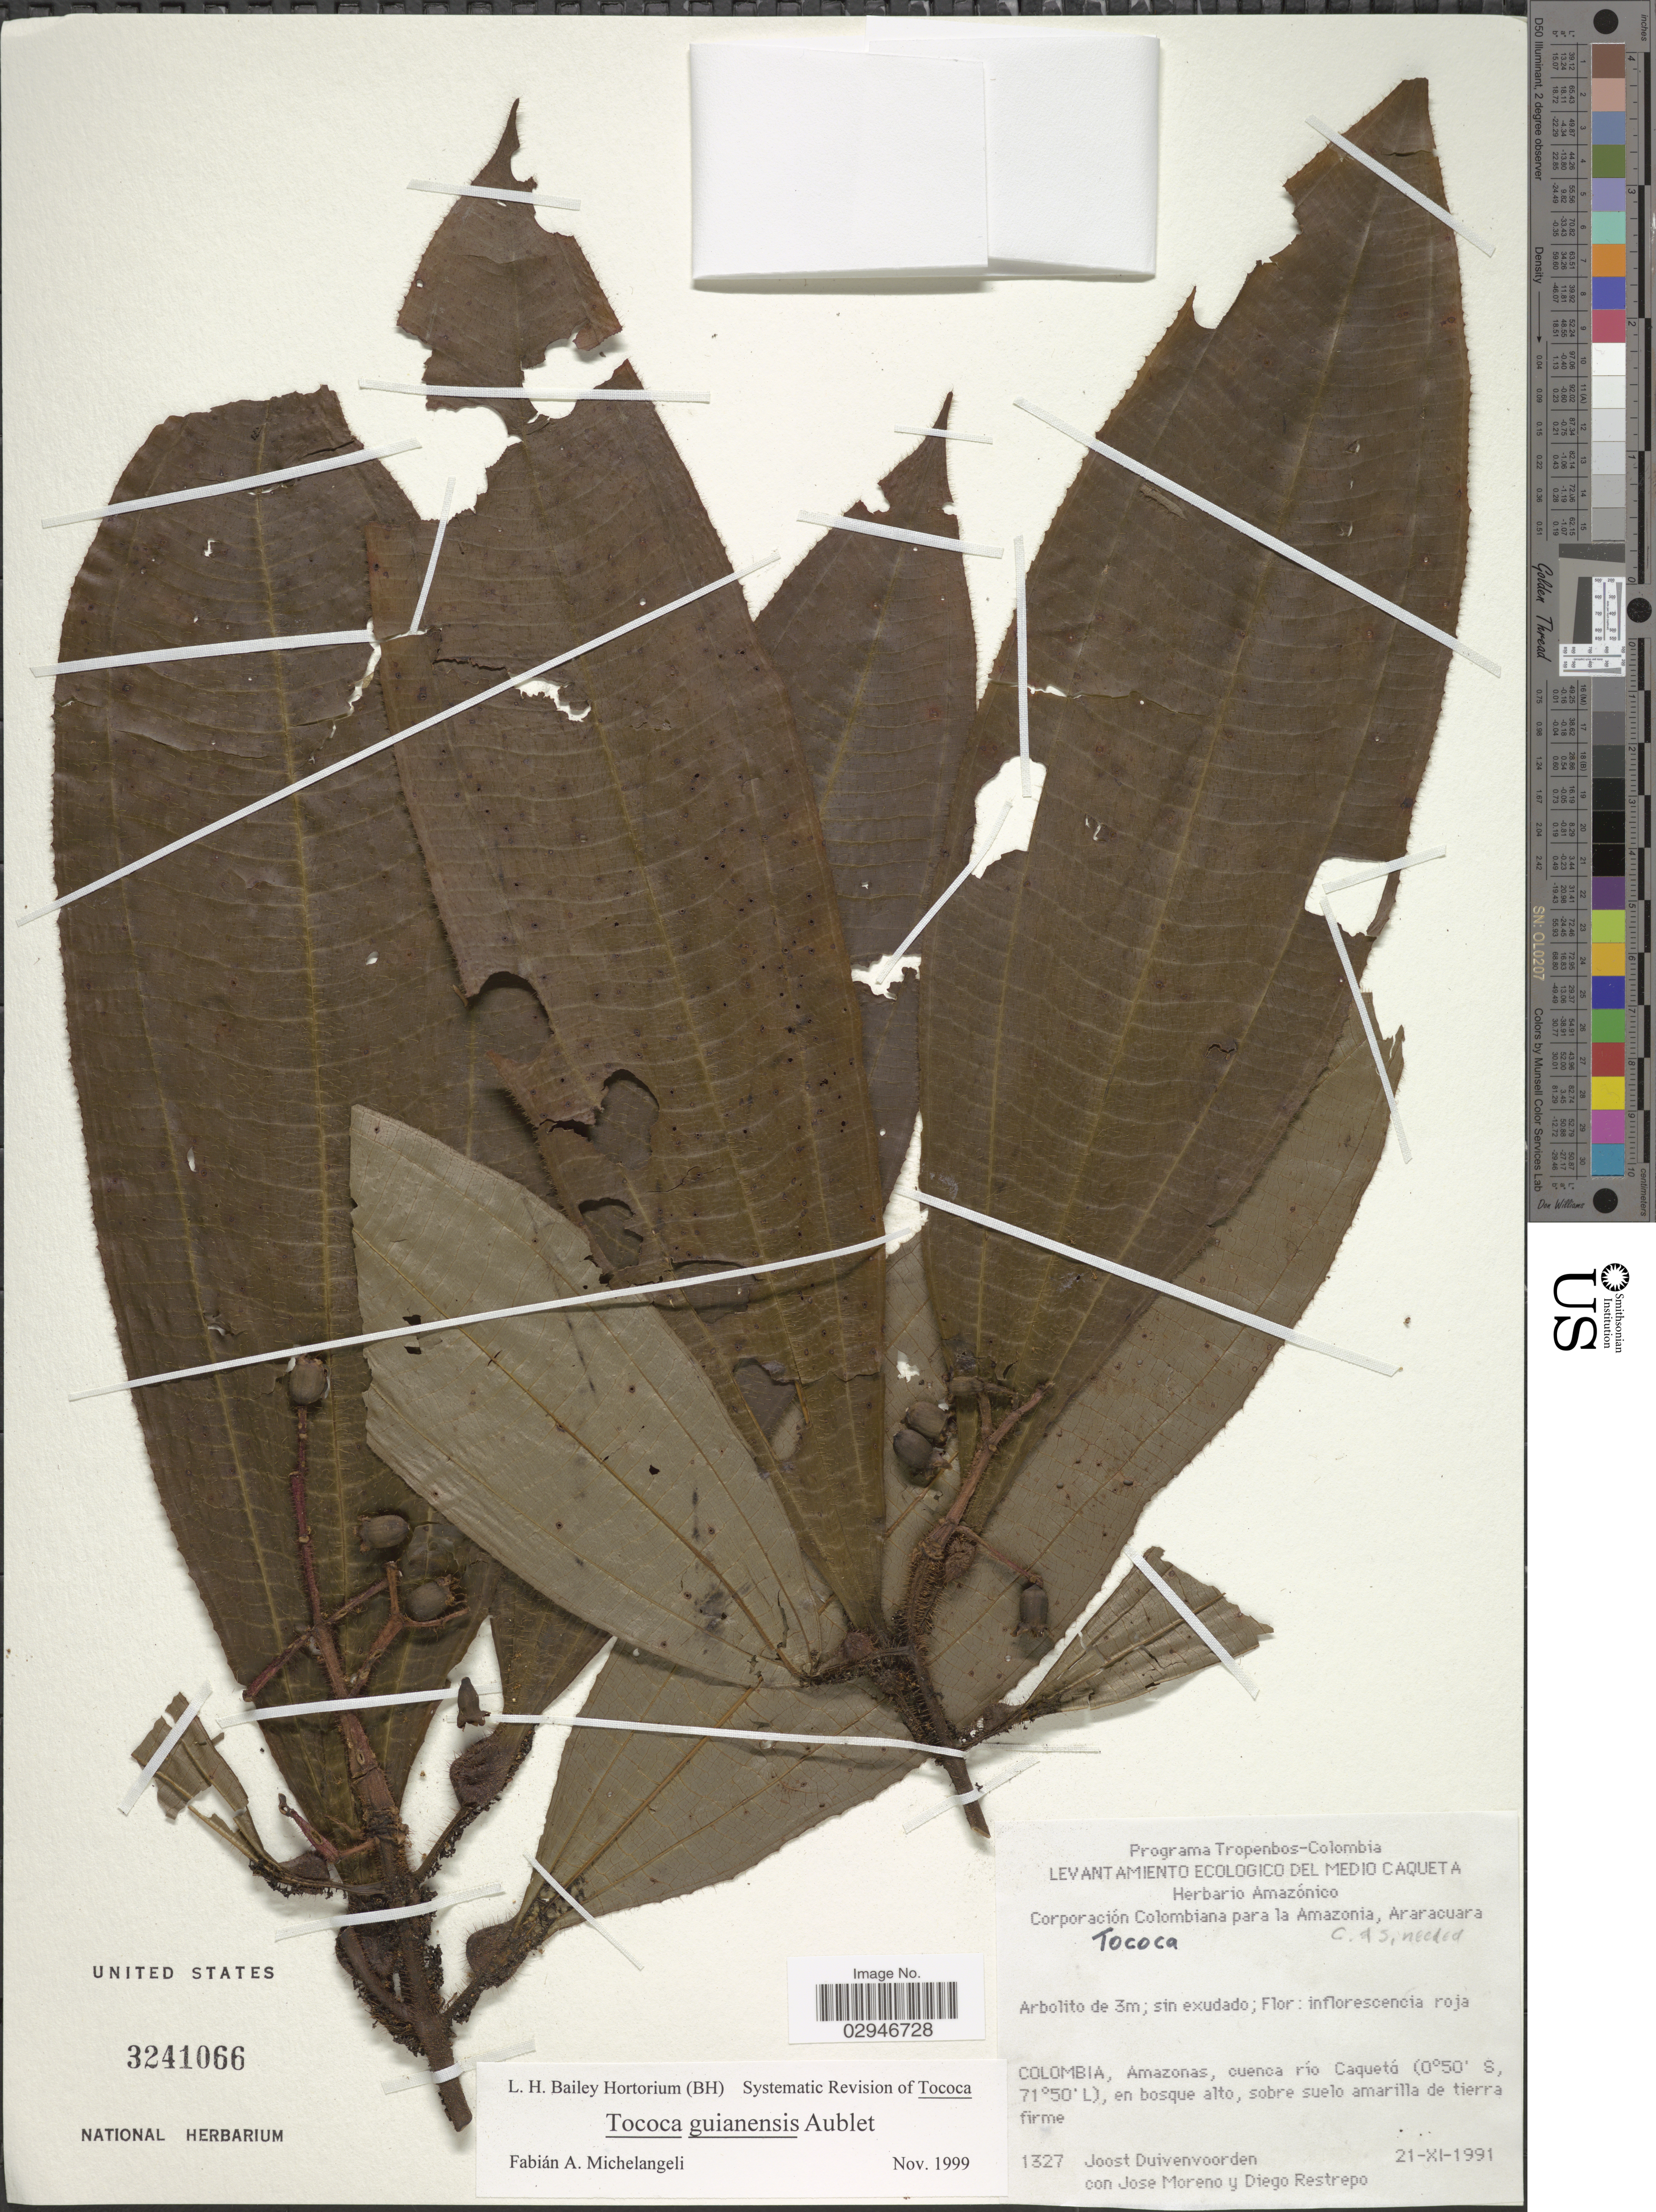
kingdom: Plantae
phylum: Tracheophyta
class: Magnoliopsida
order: Myrtales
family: Melastomataceae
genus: Tococa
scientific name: Tococa guianensis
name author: Aubl.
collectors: J. Duivenvoorden, J. Moreno & D. Restrepo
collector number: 1327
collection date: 1991-11-21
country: Colombia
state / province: Amazônas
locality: Amazonas, cuenca río Caquetá, en bosque alto, sobre suelo amarilla de tierra firme.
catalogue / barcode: US 3241066